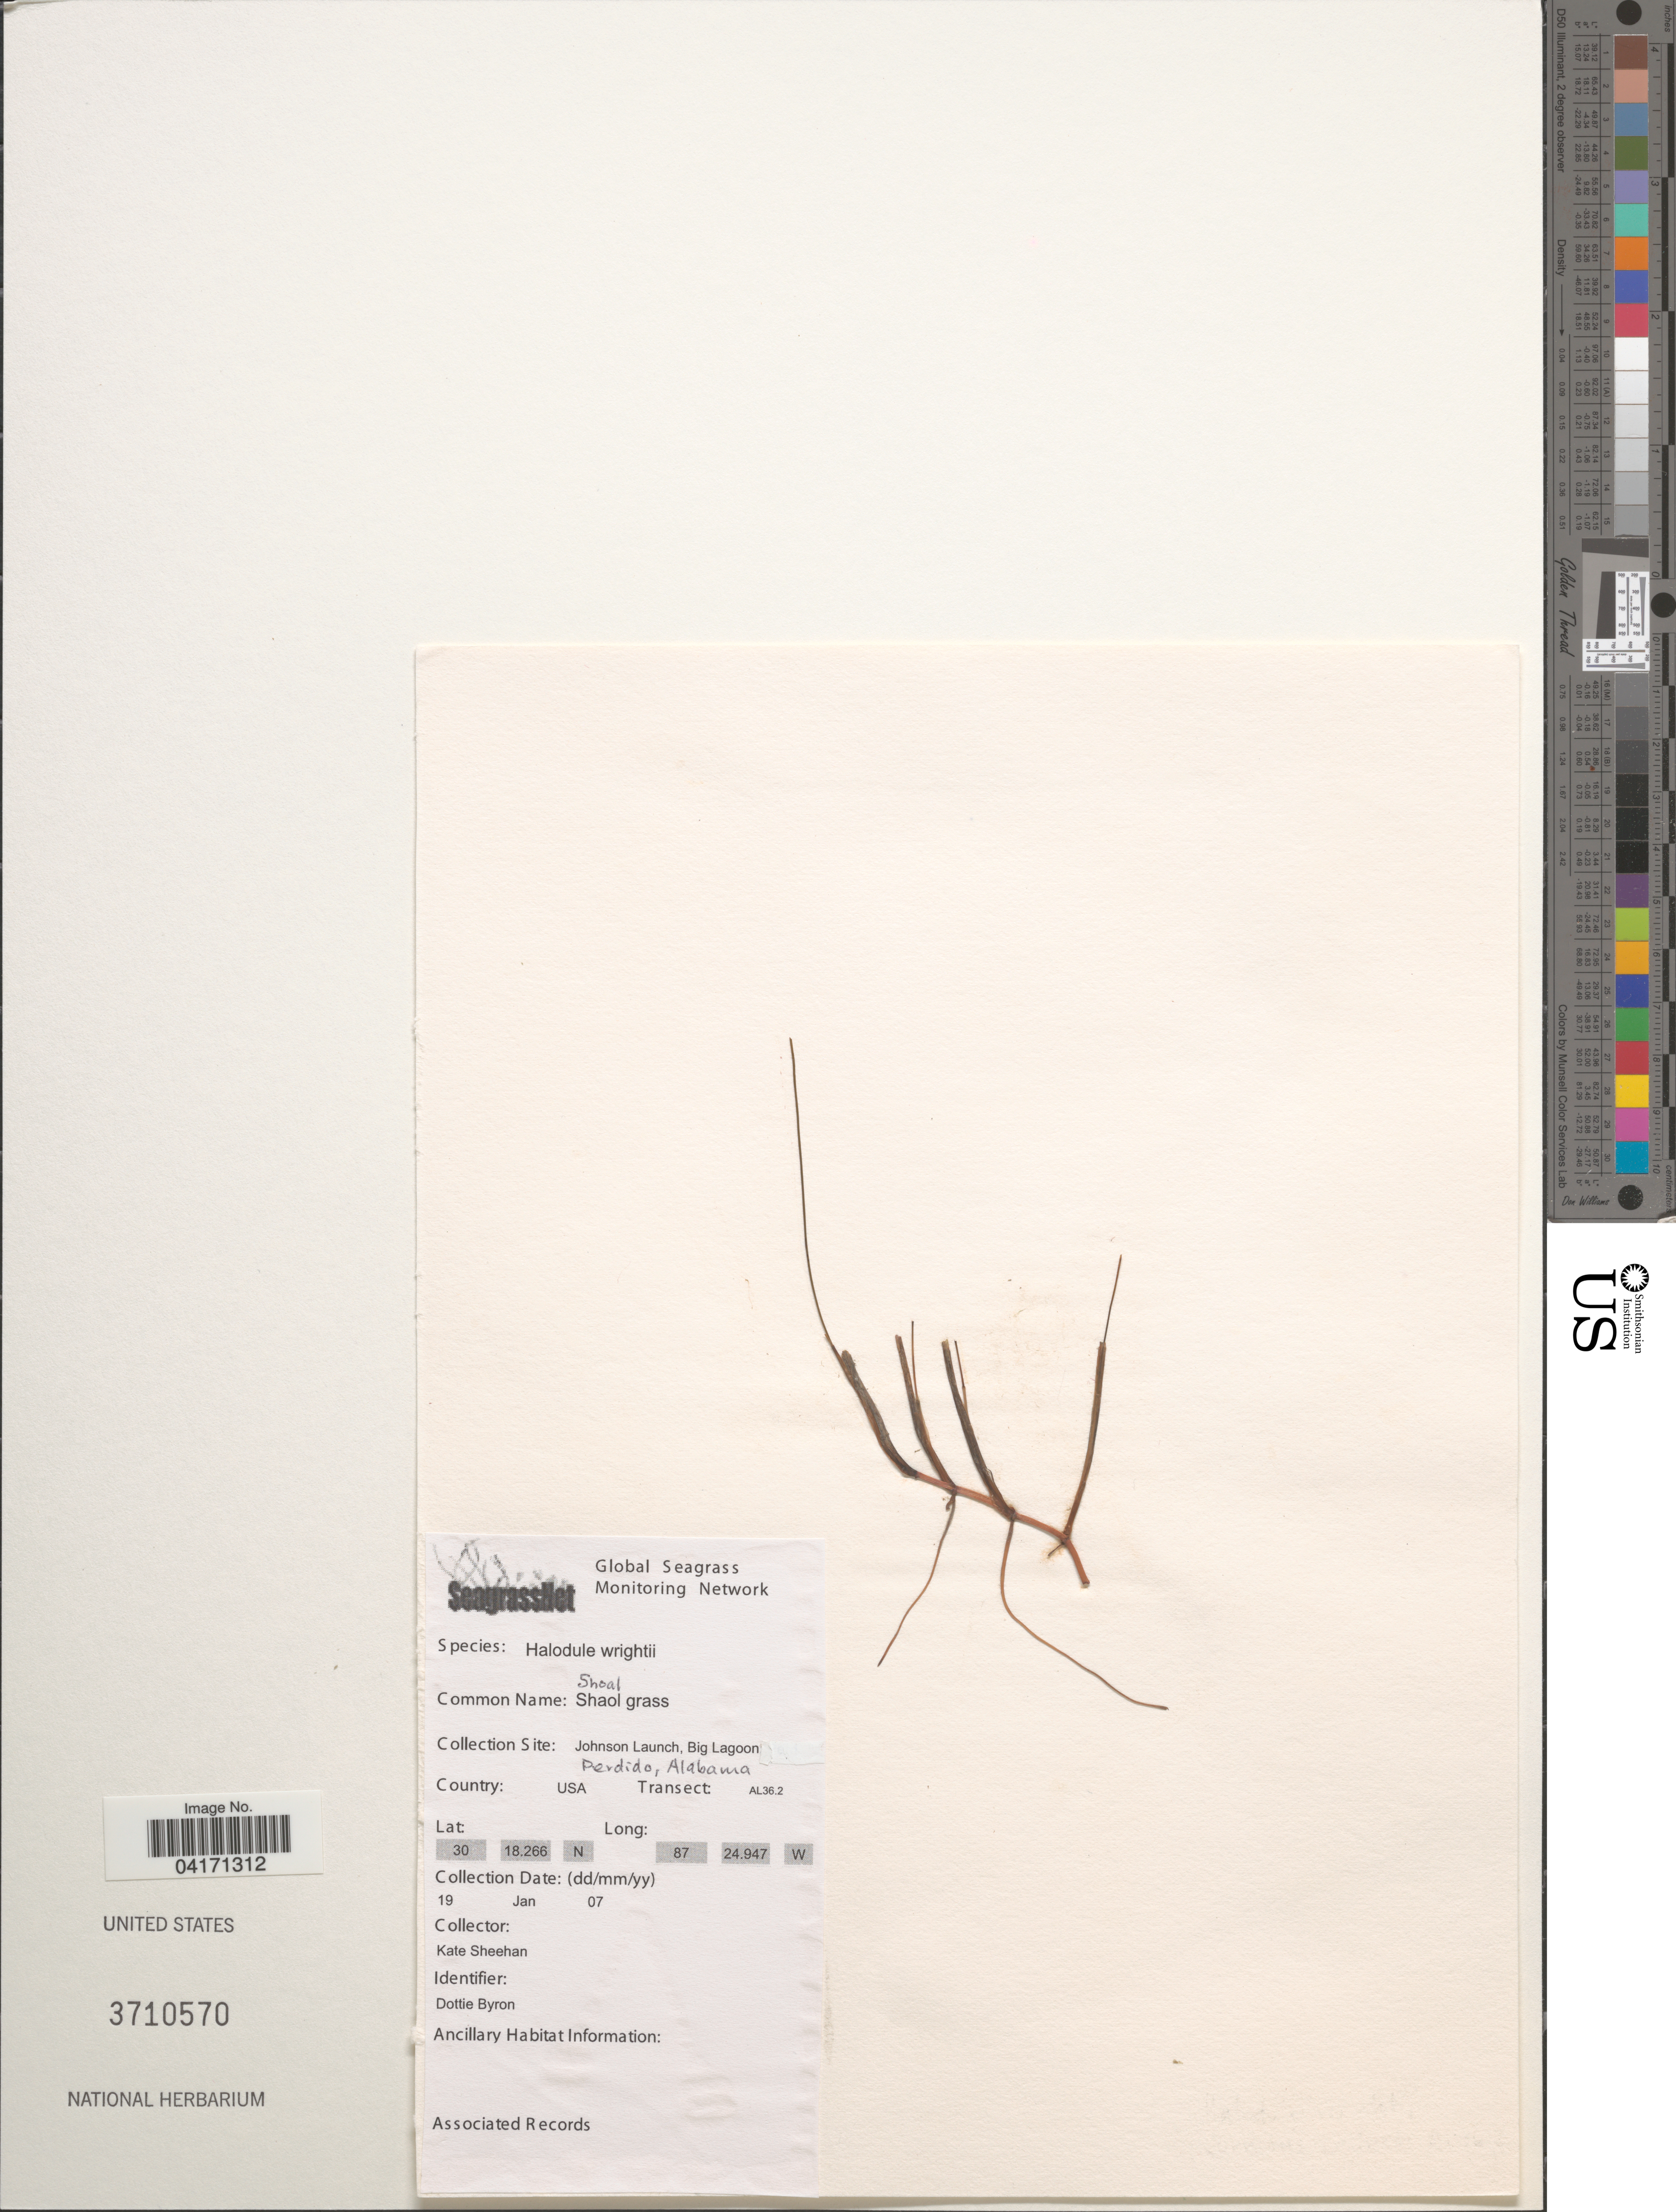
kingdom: Plantae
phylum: Tracheophyta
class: Liliopsida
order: Alismatales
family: Cymodoceaceae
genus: Halodule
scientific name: Halodule wrightii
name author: Asch.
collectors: K. Sheehan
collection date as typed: Transcribed d/m/y: 19/1/7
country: United States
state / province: Alabama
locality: Johnson Launch, Big Lagoon. Perdido. Transect: AL36.2.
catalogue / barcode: US 3710570